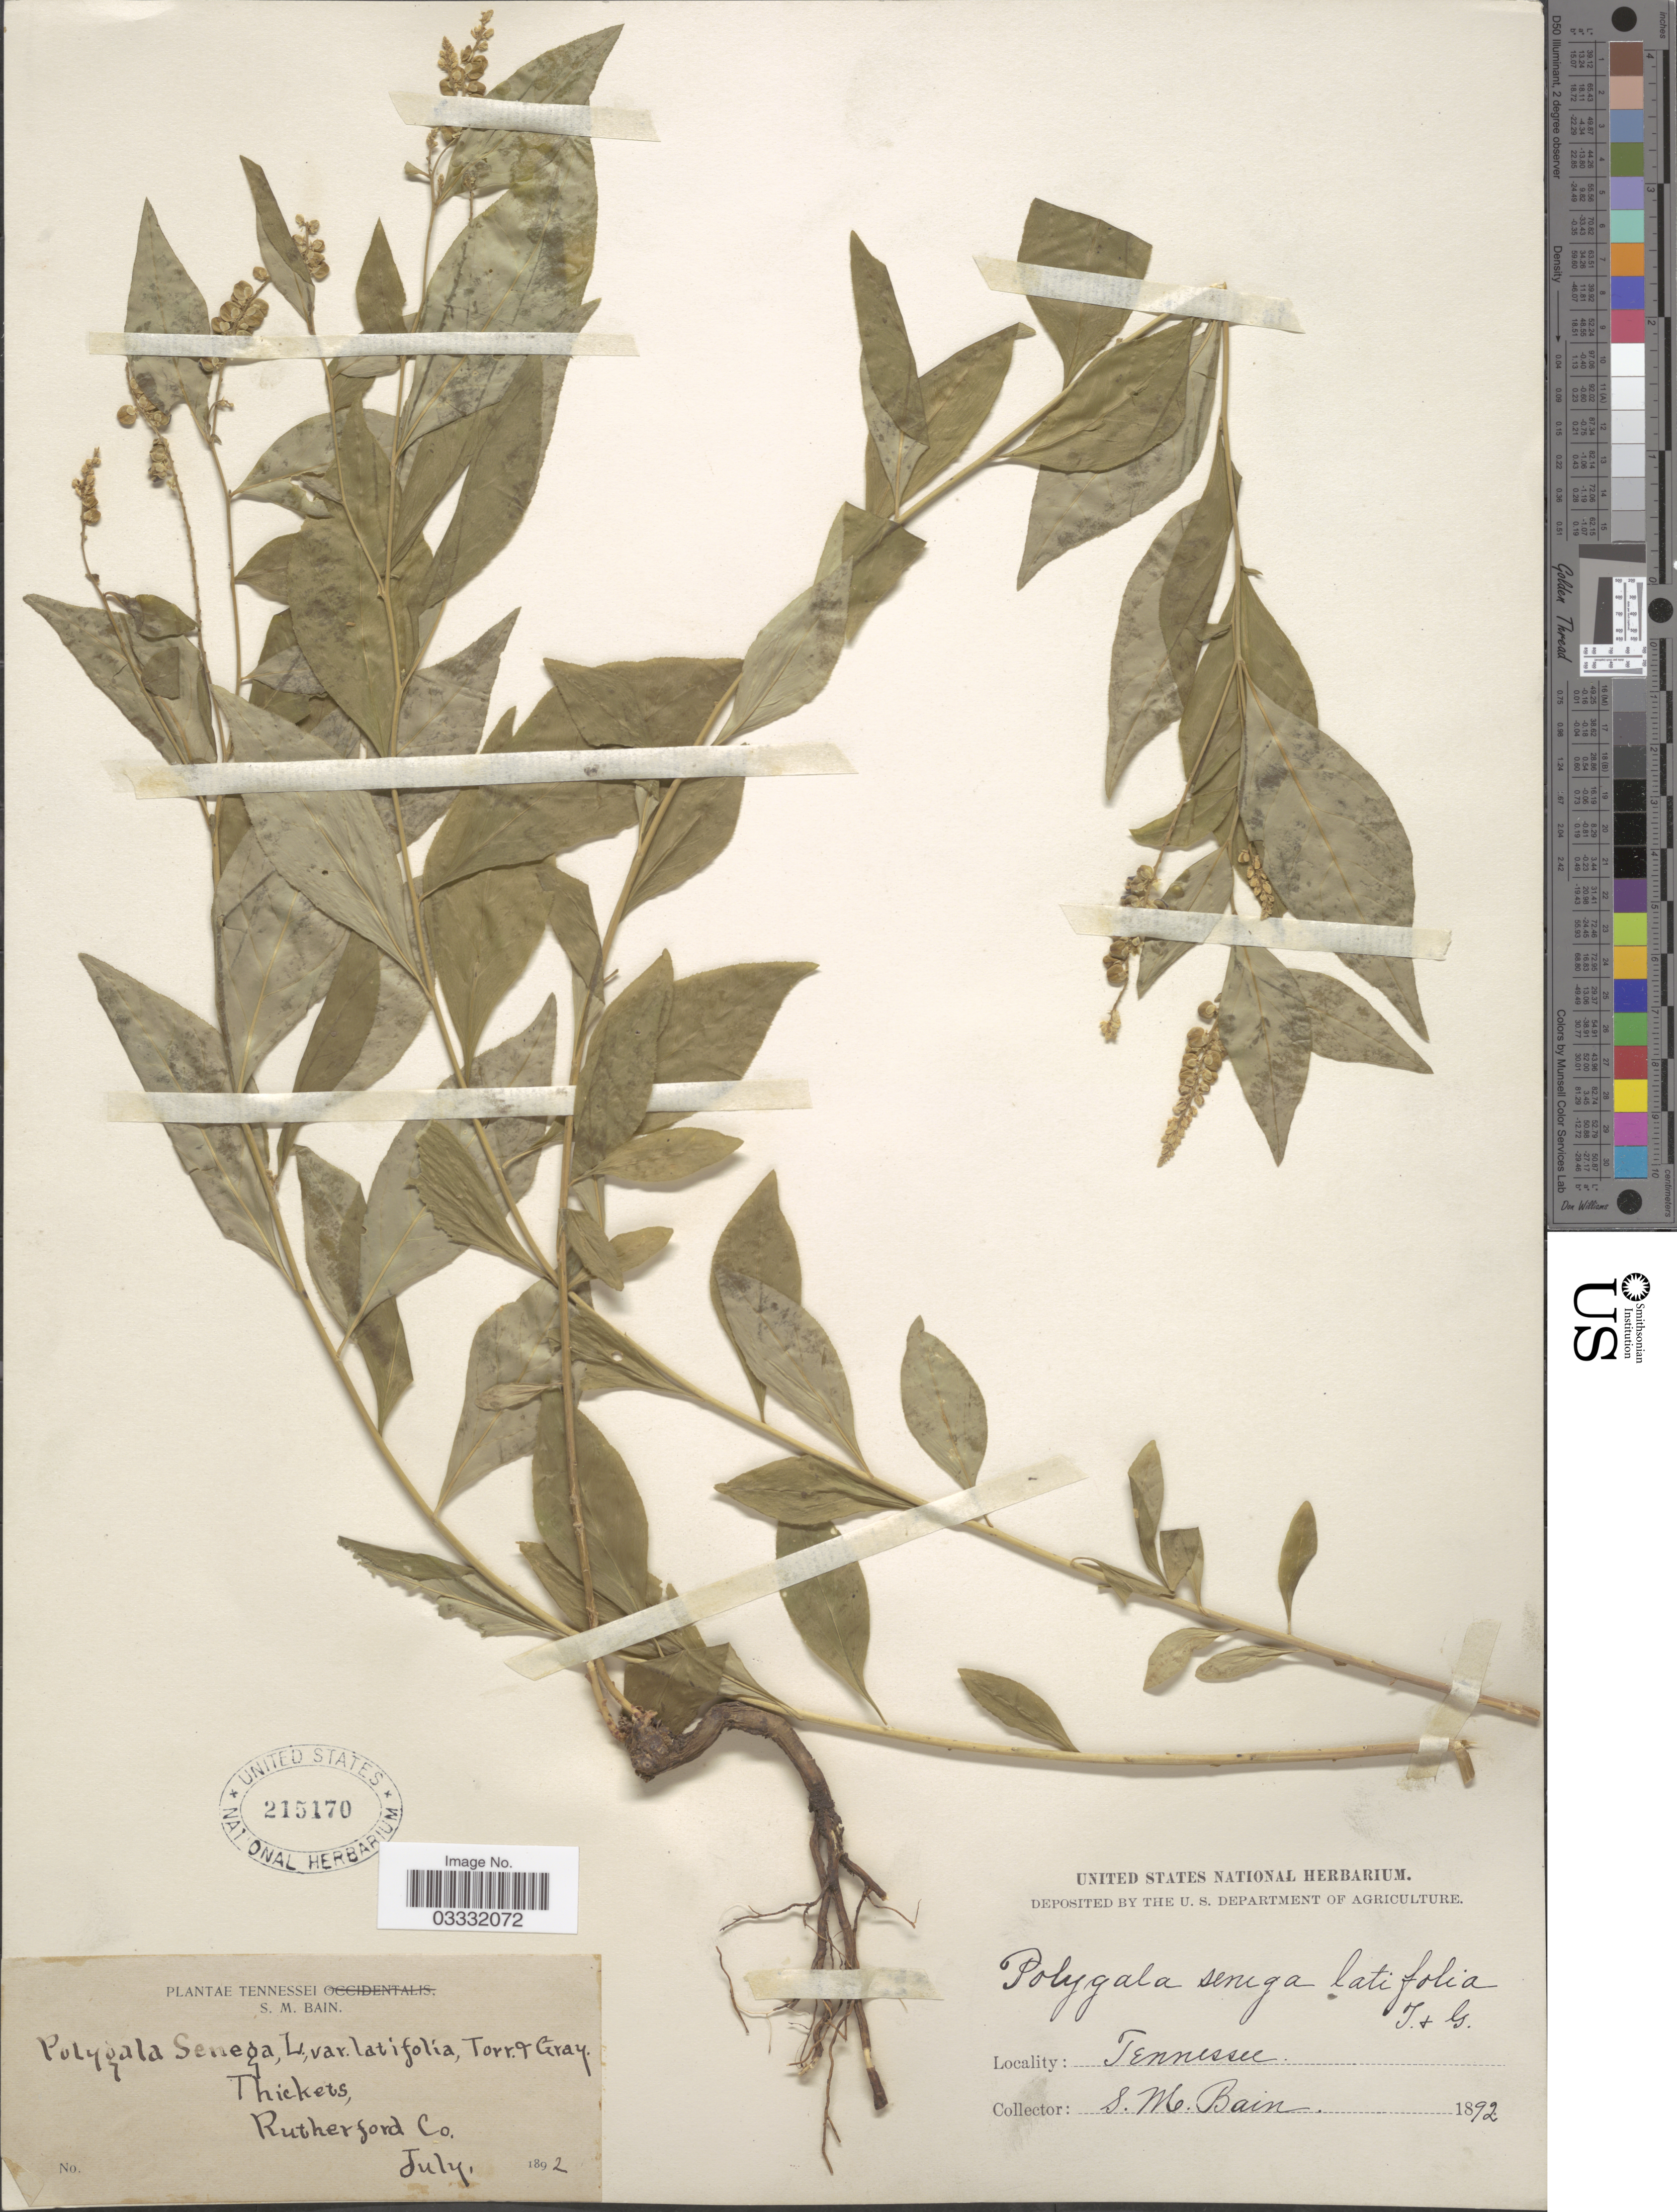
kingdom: Plantae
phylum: Tracheophyta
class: Magnoliopsida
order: Fabales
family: Polygalaceae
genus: Polygala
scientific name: Polygala senega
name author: L.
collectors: S. M. Bain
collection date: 1892-07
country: United States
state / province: Tennessee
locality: Rutherford Co.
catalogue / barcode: US 215170